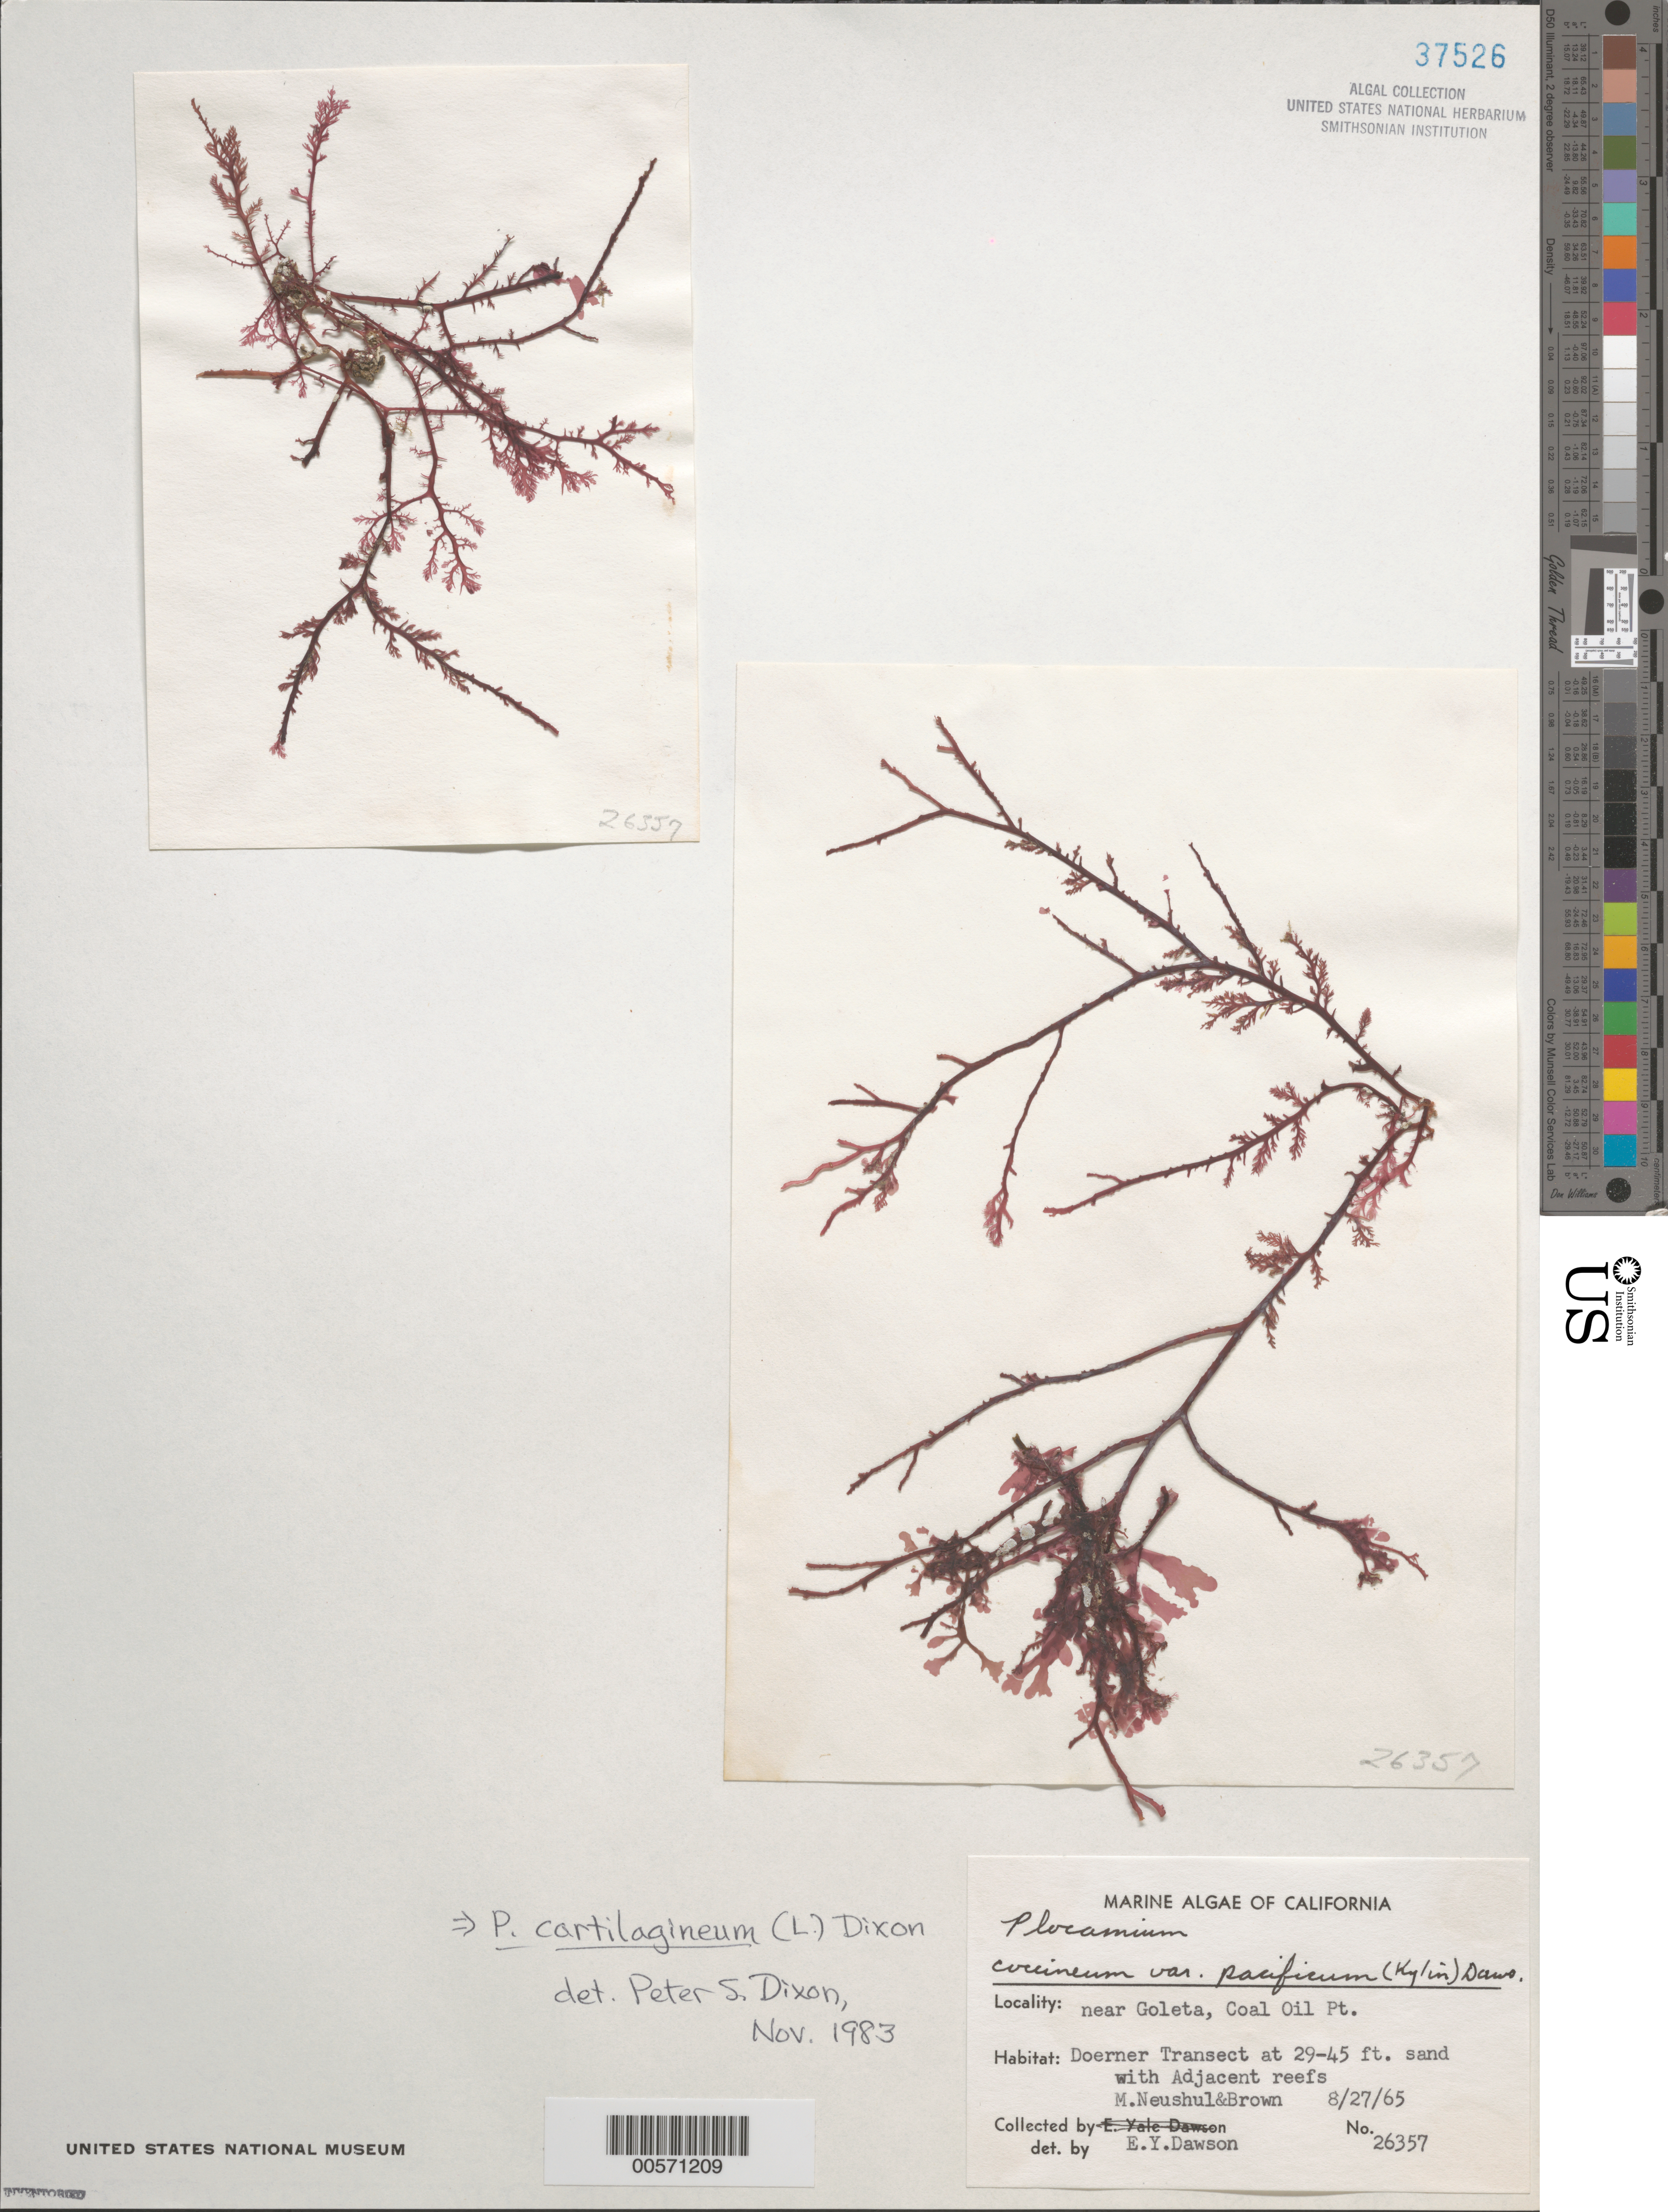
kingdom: Plantae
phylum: Rhodophyta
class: Florideophyceae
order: Plocamiales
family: Plocamiaceae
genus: Plocamium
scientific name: Plocamium cartilagineum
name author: (L.) P.S. Dixon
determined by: Dixon, P. S.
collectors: M. Neushul & D. Brown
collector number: EYD 26357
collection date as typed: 27 Aug 1965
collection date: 1965-08-27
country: United States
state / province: California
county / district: Santa Barbara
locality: Coal Oil Point, near Goleta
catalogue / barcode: US 37526